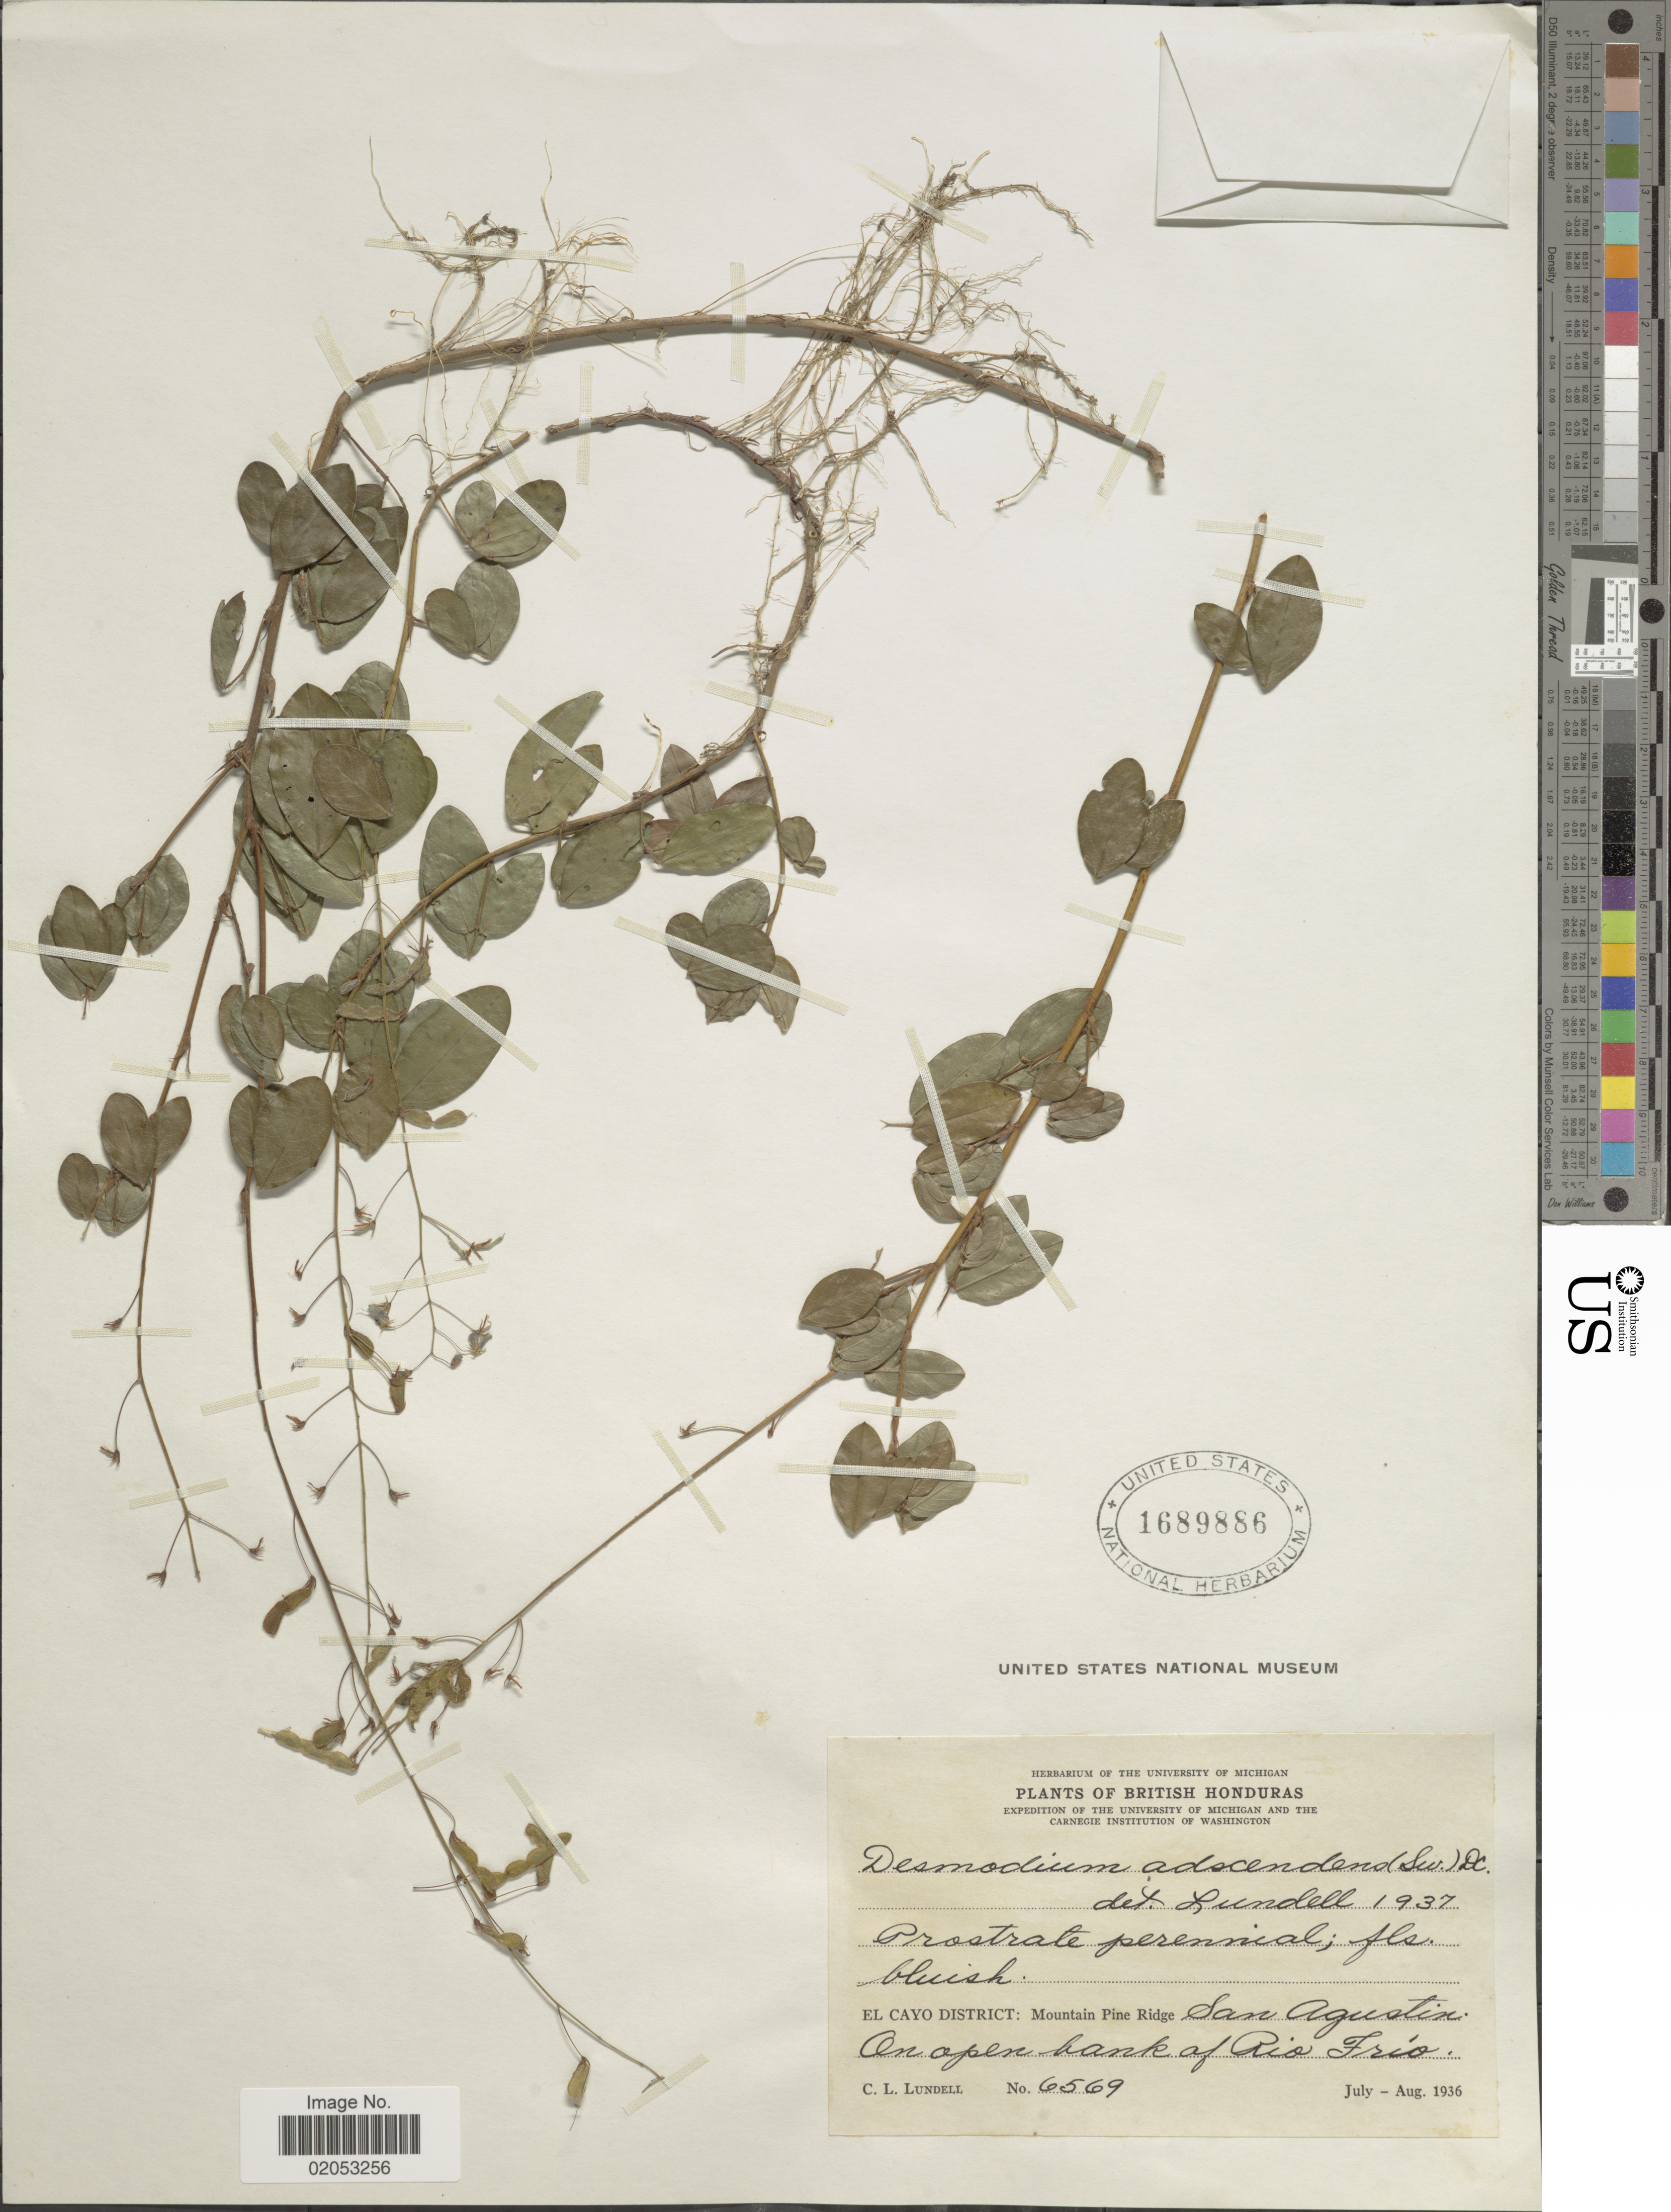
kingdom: Plantae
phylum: Tracheophyta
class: Magnoliopsida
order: Fabales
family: Fabaceae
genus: Grona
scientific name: Grona adscendens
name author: (Sw.) H. Ohashi & K. Ohashi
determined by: Strong, Mark T., (BOT), Smithsonian Institution - National Museum of Natural History (UNITED STATES)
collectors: C. L. Lundell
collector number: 6569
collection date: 1936-07/1936-08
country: Belize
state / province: Cayo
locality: British Honduras, Mountain Pine Ridge, San Agustin, bank of Rio Frio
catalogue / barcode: US 1689886